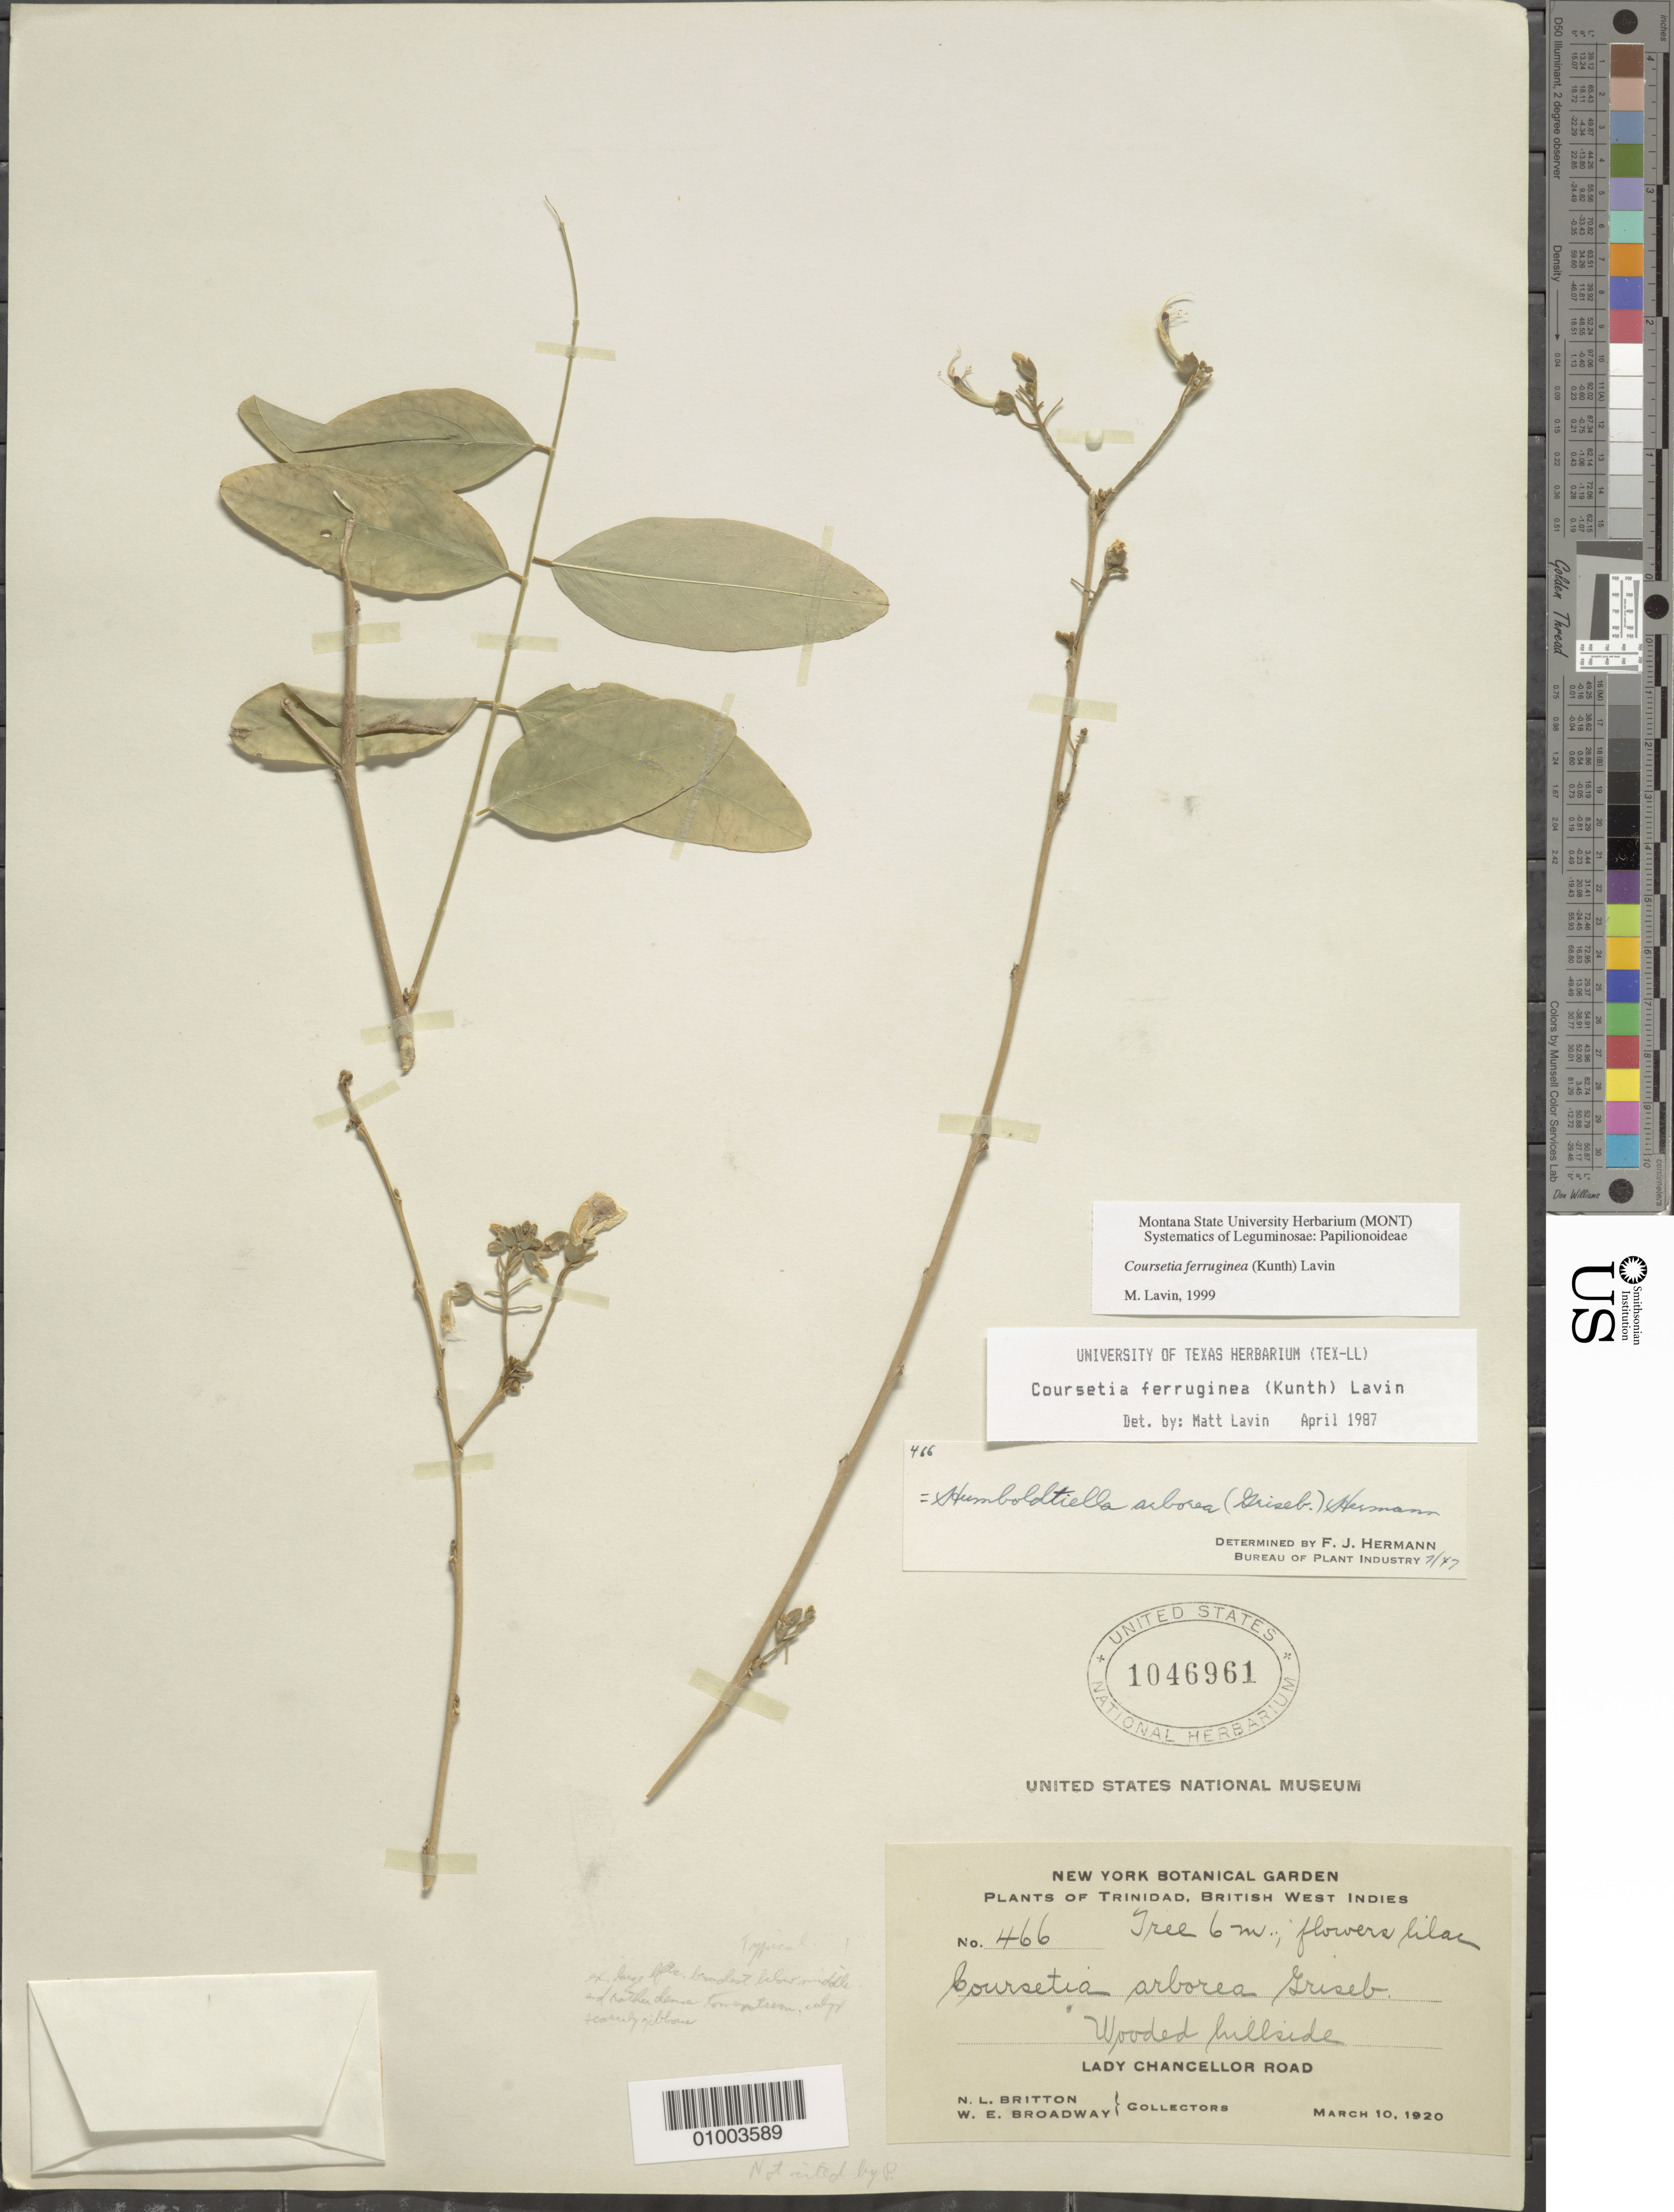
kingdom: Plantae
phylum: Tracheophyta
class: Magnoliopsida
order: Fabales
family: Fabaceae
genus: Coursetia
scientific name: Coursetia ferruginea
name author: (Kunth) Lavin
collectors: N. Britton & W. E. Broadway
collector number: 466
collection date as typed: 10 Mar 1920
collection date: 1920-03-10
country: Trinidad and Tobago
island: Trinidad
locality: Wooded Hillside. Lady Chancellor Road. tree 6m; flowers lilac.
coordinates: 0 N, 0 E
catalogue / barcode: US 1046961